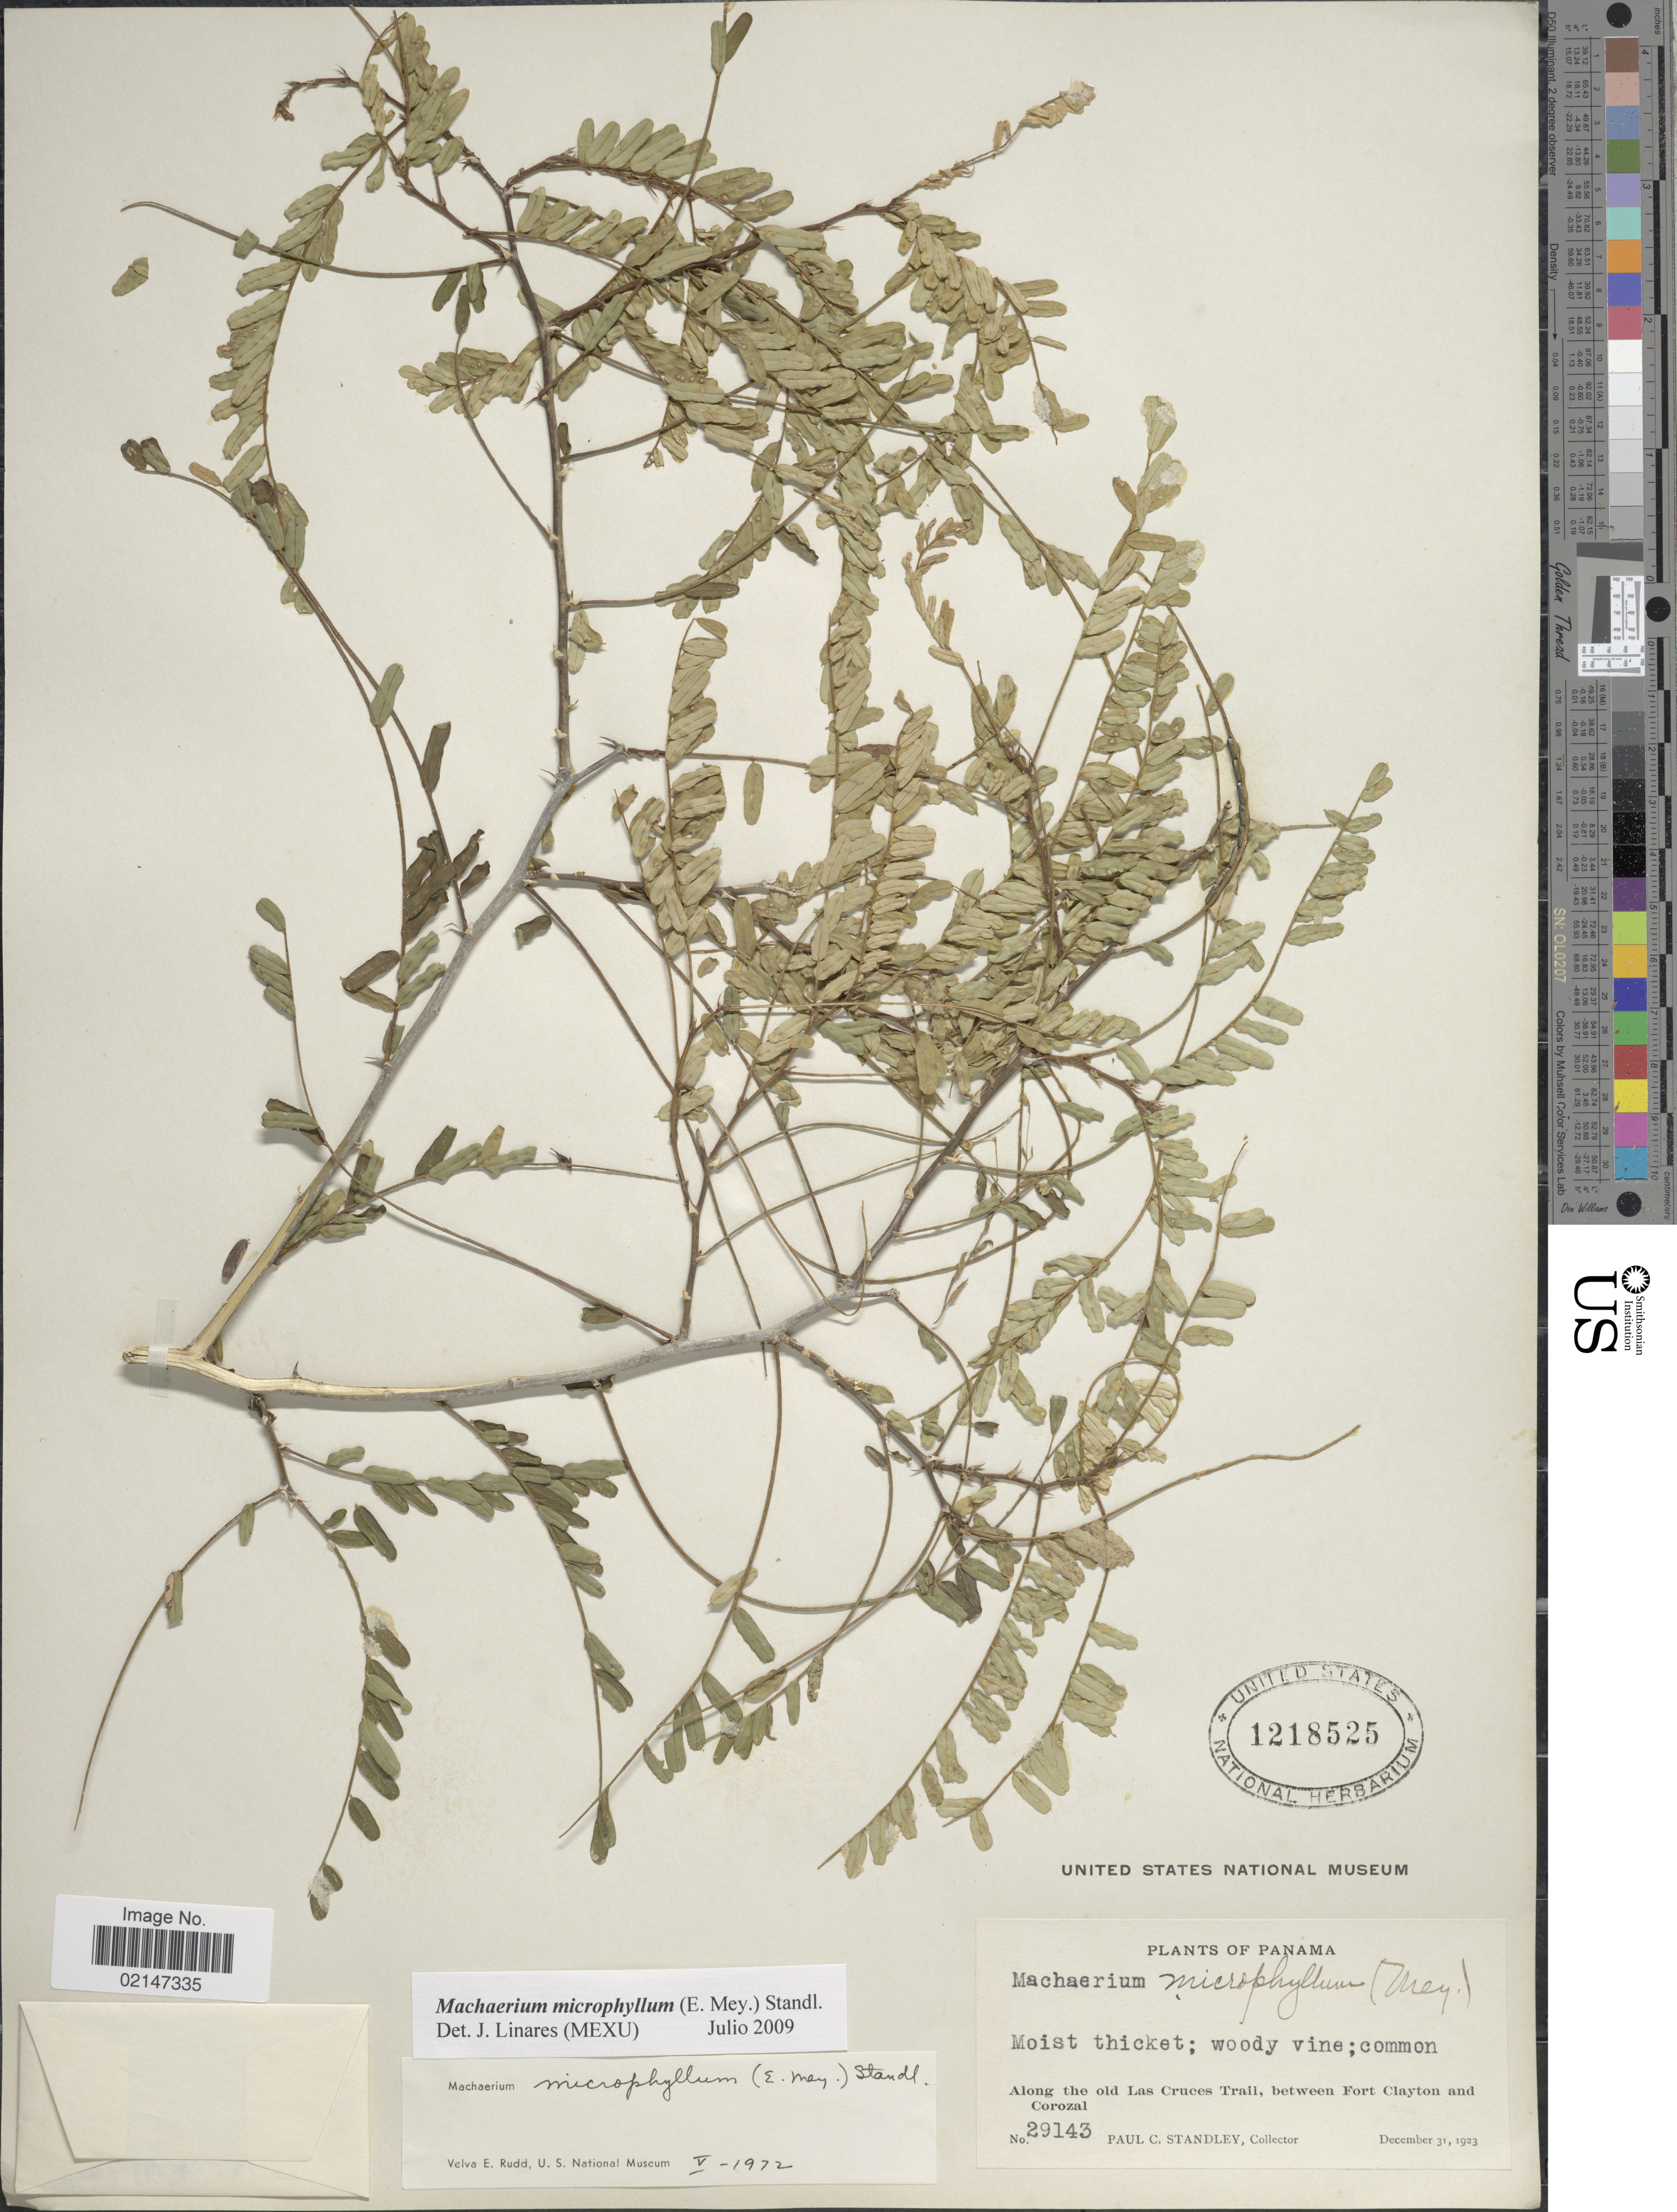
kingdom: Plantae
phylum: Tracheophyta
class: Magnoliopsida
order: Fabales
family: Fabaceae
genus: Machaerium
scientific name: Machaerium microphyllum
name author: Standl.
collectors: P. C. Standley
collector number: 29143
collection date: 1923-12-31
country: Panama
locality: Moist thicket; Along the old Las Cruces TRail, between Fort Clayton and Corozal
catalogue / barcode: US 1218525